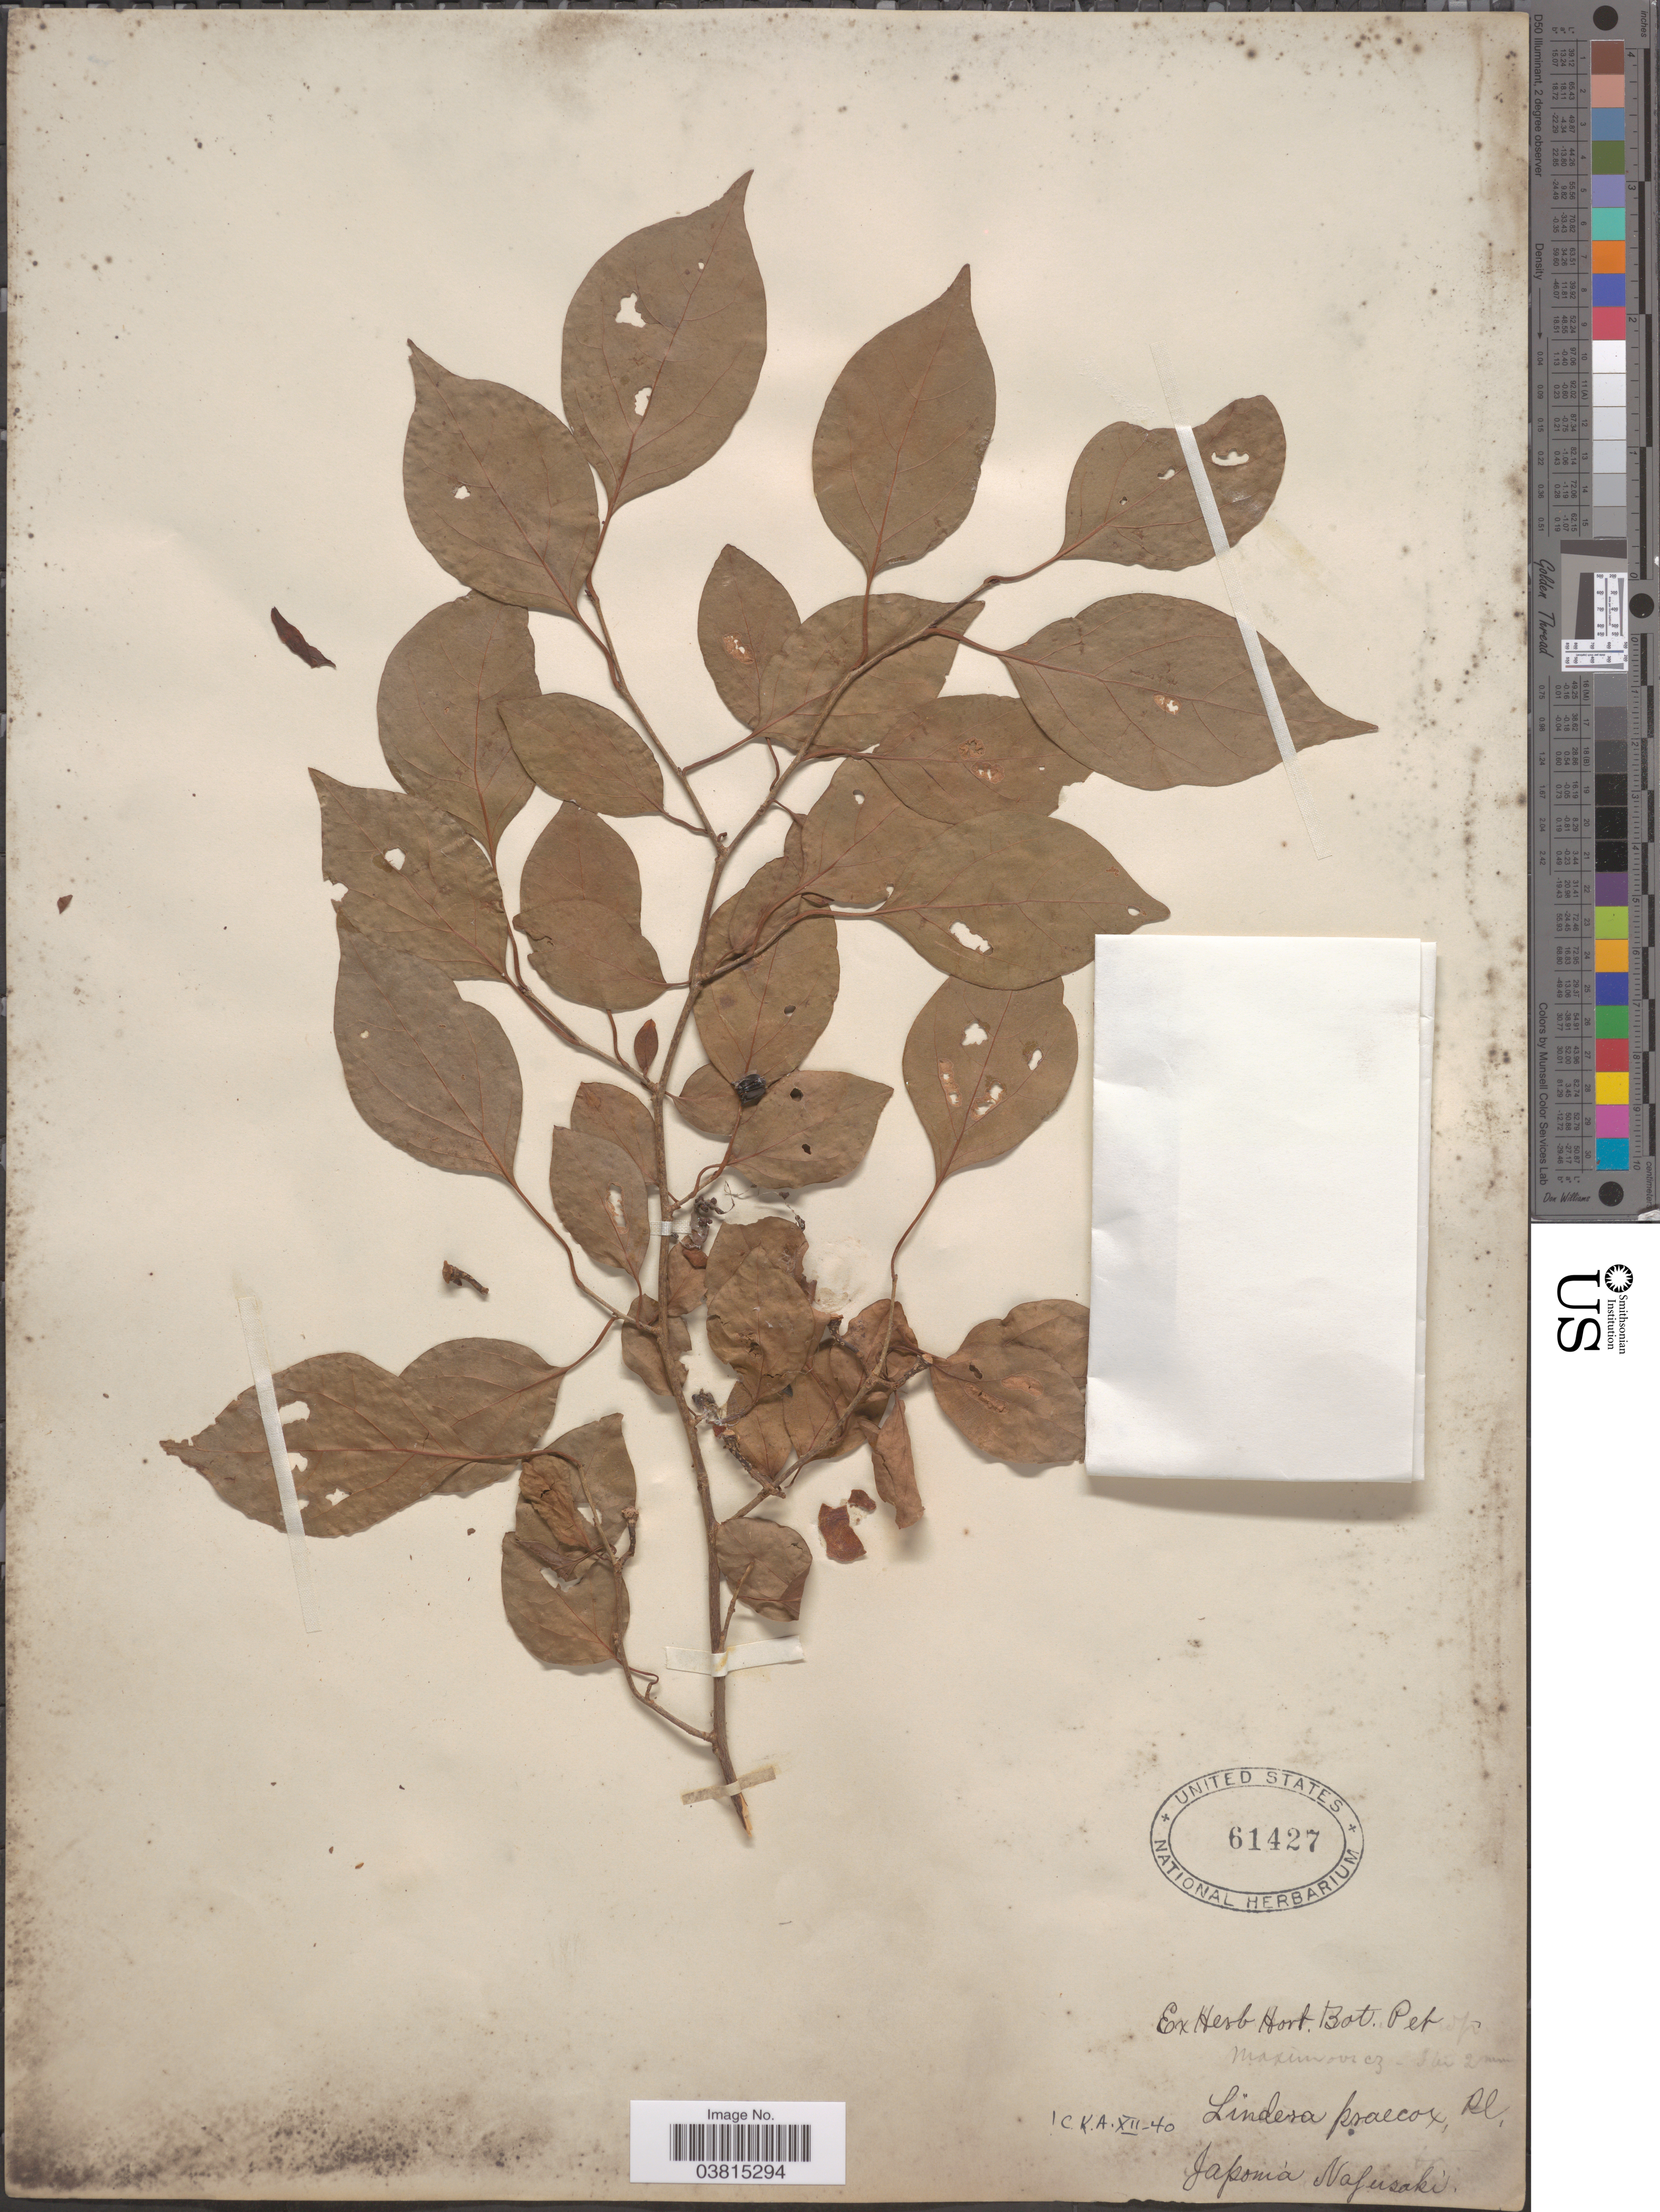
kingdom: Plantae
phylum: Tracheophyta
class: Magnoliopsida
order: Laurales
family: Lauraceae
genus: Lindera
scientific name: Lindera praecox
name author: (Siebold & Zucc.) Blume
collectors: Maximowicz, --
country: Japan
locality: Nafusaki.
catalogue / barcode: US 61427